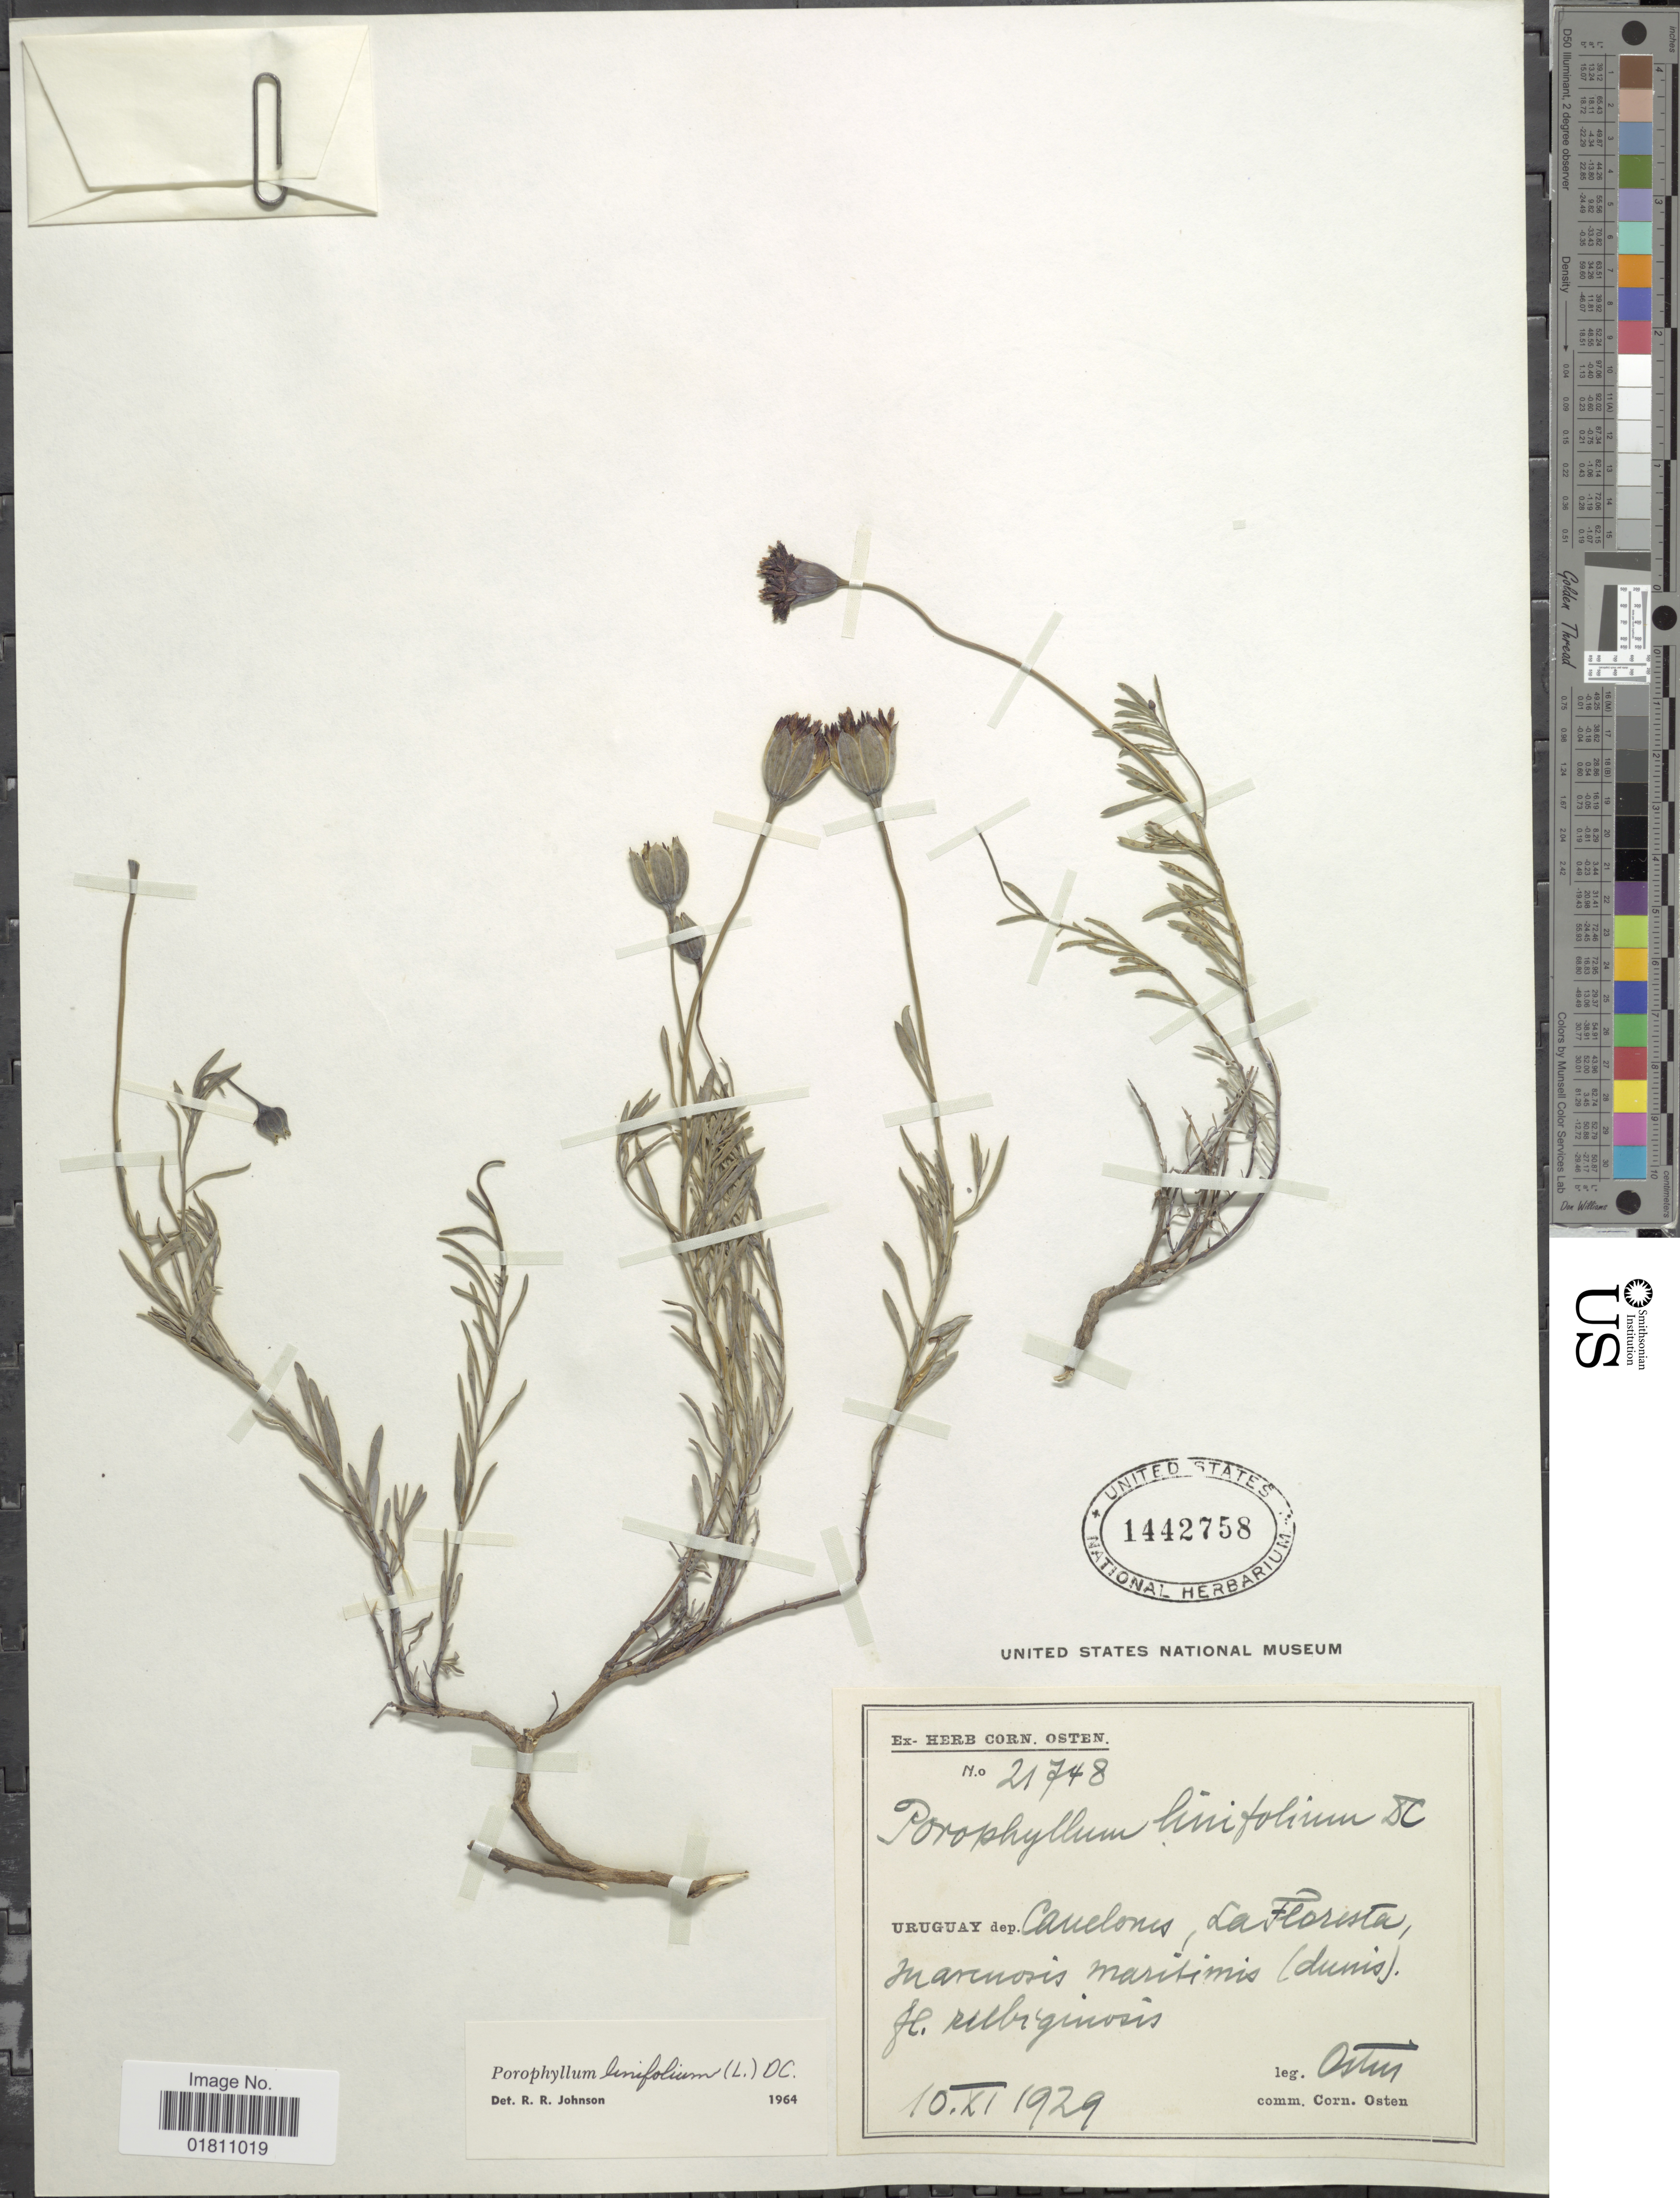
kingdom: Plantae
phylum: Tracheophyta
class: Magnoliopsida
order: Asterales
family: Asteraceae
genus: Porophyllum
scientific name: Porophyllum brevifolium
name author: (Hook. & Arn.) Malme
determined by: Anzuinelli, M.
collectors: C. Osten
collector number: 21748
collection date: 1929-11-10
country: Uruguay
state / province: Canelones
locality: Dep Canelones, La Florista, In arenosis maritimis (dunis)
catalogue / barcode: US 1442758